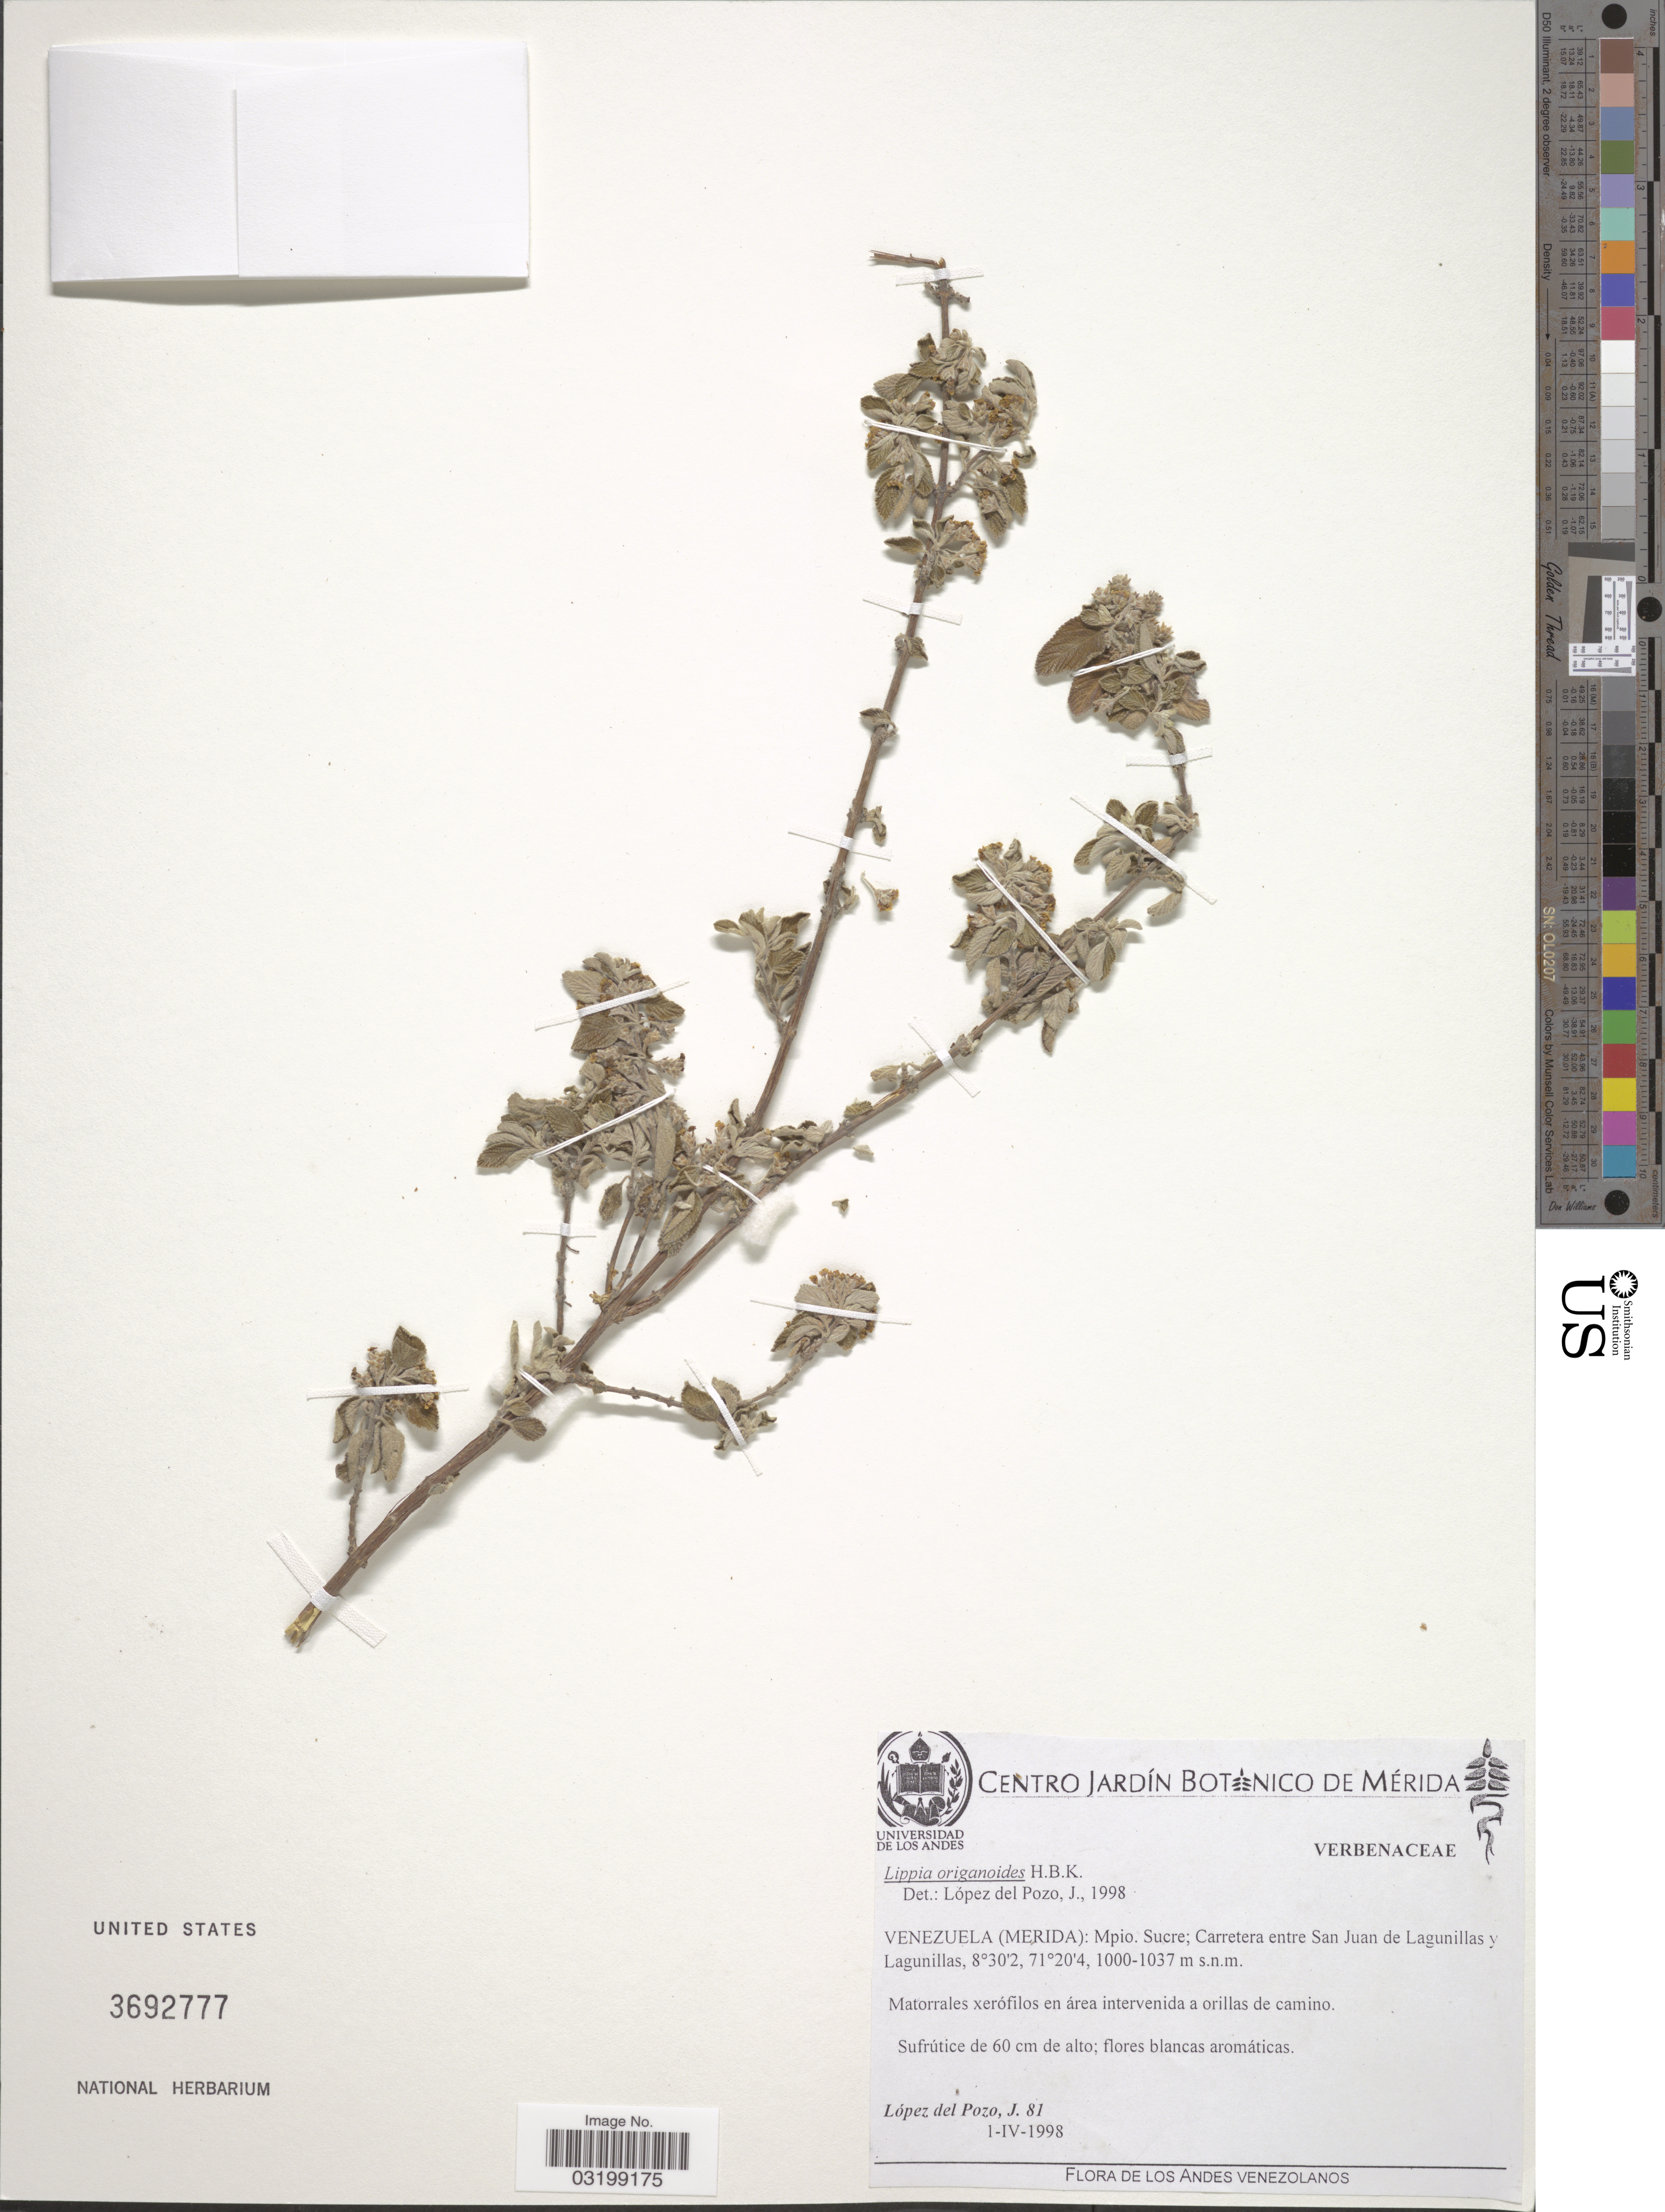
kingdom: Plantae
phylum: Tracheophyta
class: Magnoliopsida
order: Lamiales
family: Verbenaceae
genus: Lippia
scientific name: Lippia origanoides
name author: Kunth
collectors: J. Lopez del Pozo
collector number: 81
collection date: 1998-04-01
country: Venezuela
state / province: Mérida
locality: Mpio. Sucre; Carretera entre San Juan de Lagunillas y Lagunillas.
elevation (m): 1000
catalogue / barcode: US 3692777